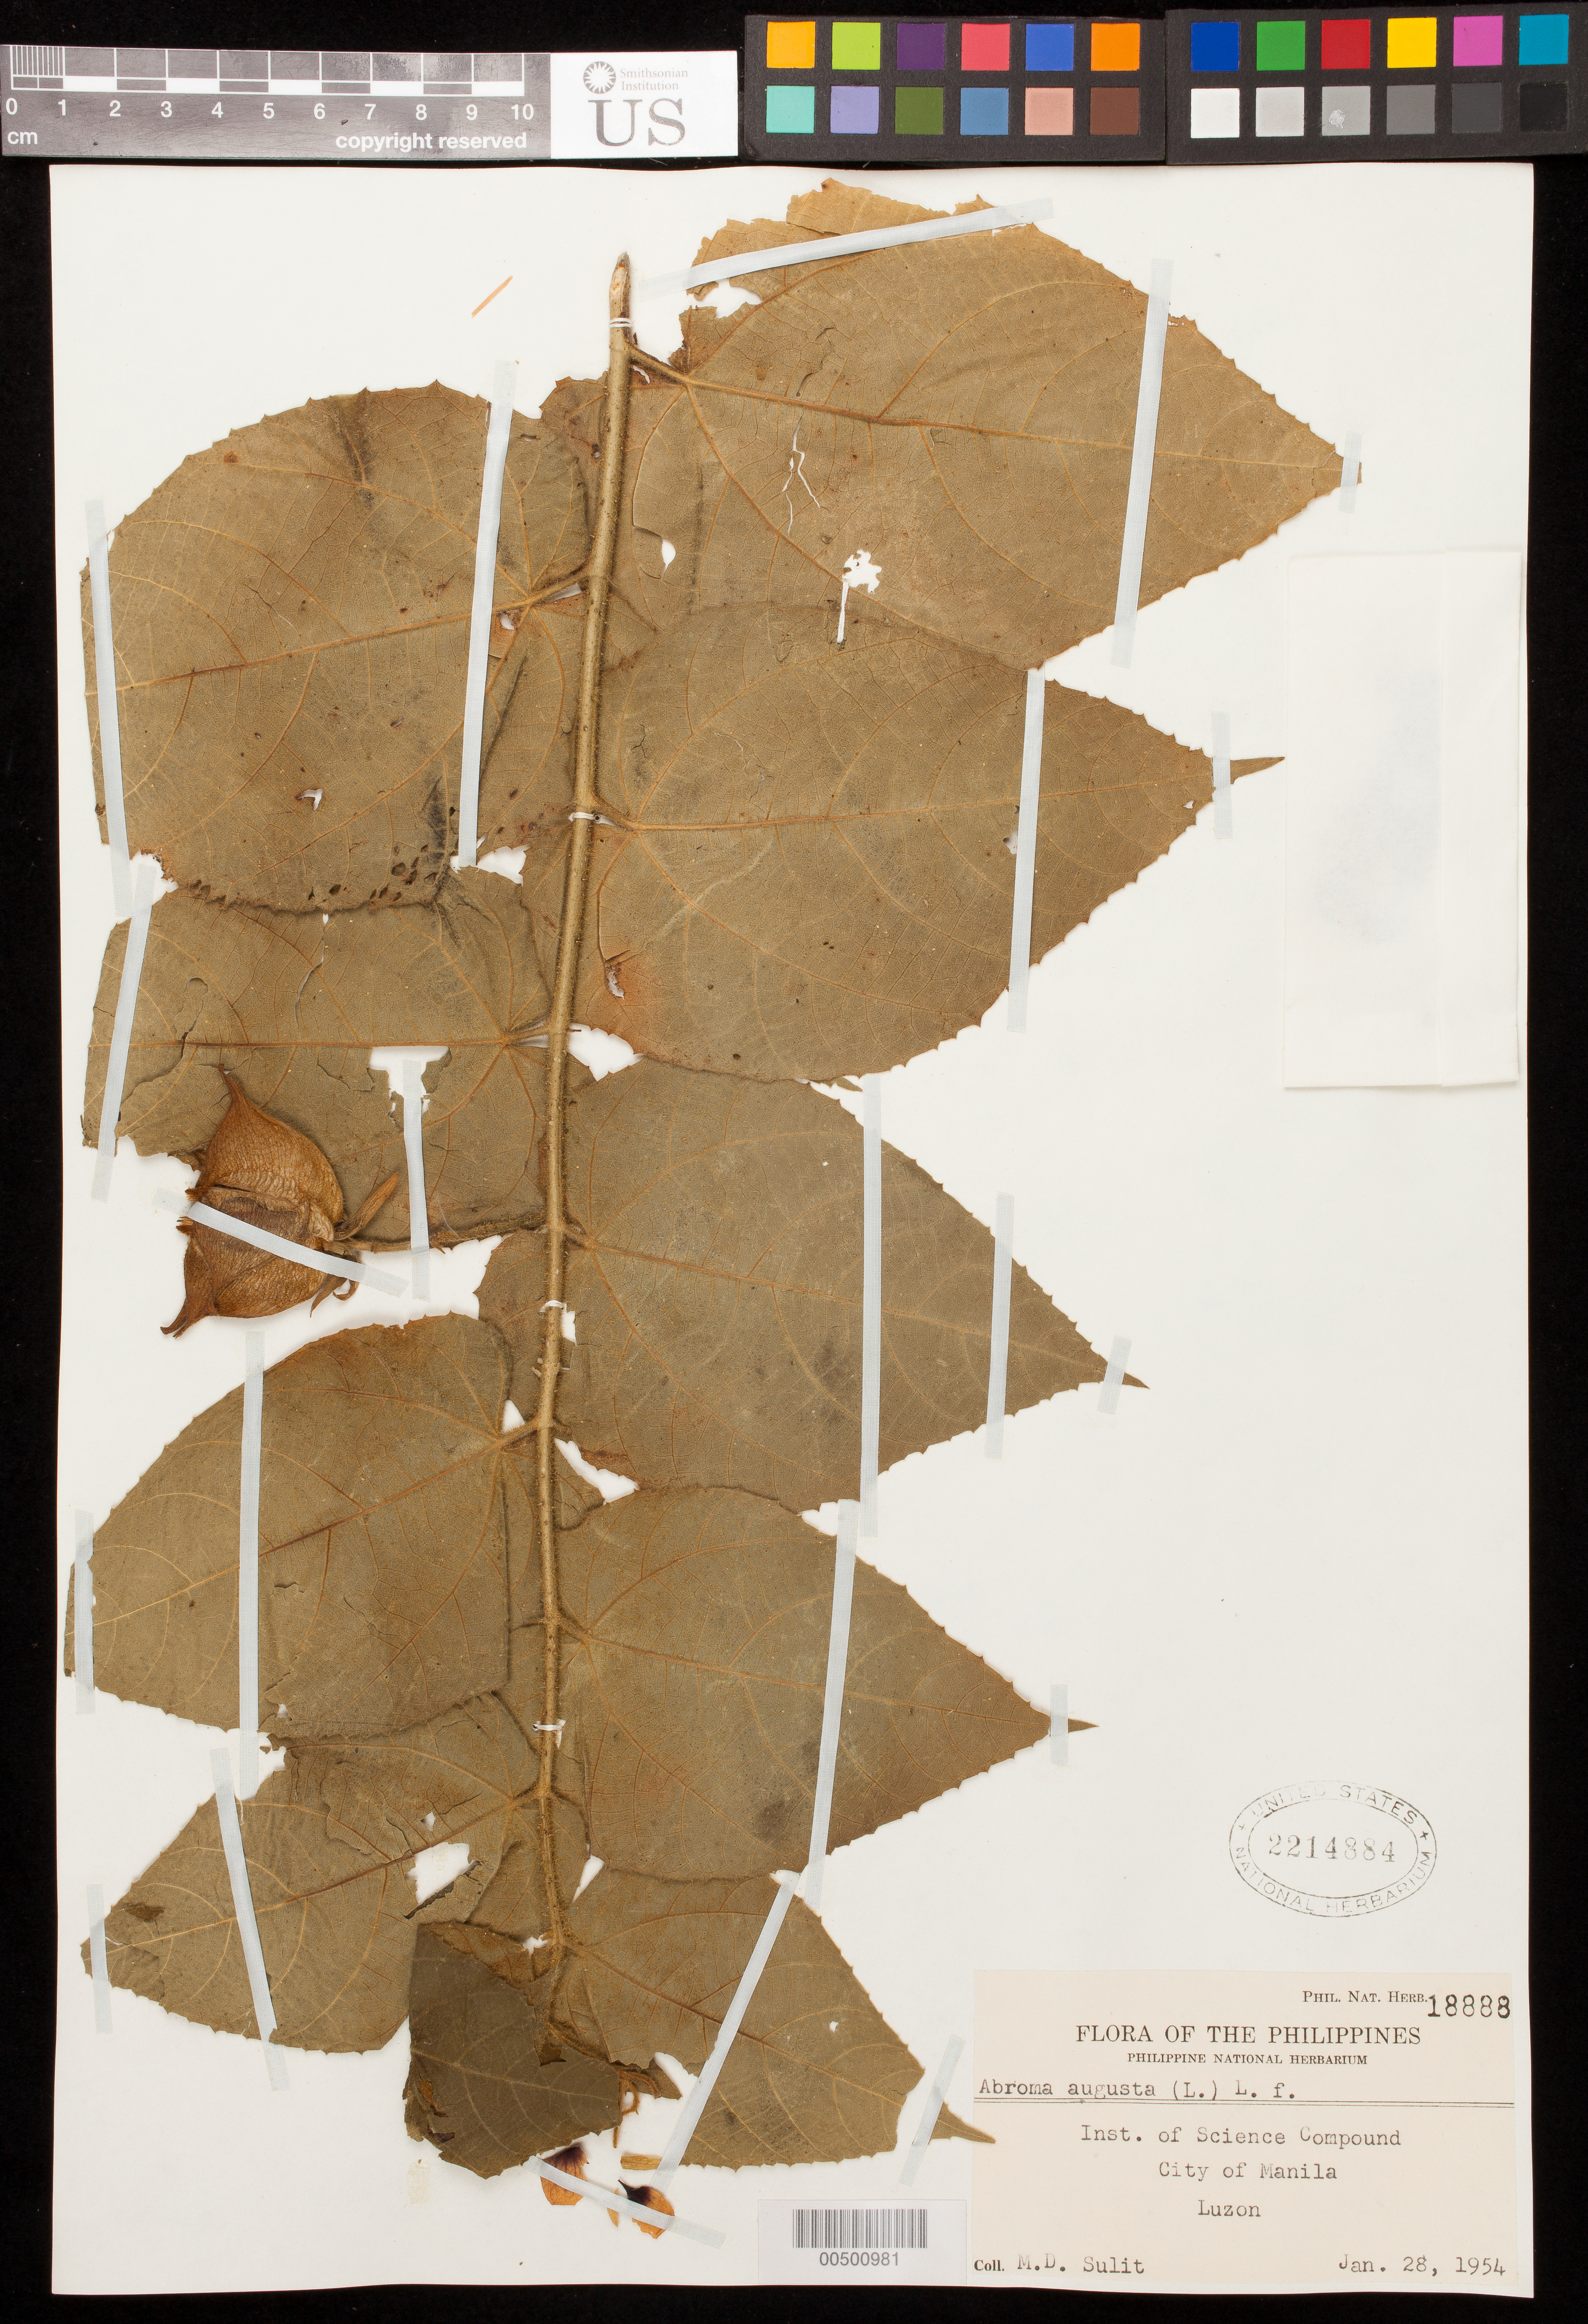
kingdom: Plantae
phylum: Tracheophyta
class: Magnoliopsida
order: Malvales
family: Malvaceae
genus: Abroma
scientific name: Abroma augusta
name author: (L.) L. f.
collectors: M. Sulit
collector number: Phil. Nat. Herb. 18888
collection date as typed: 28 Jan 1954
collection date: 1954-01-28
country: Philippines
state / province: National Capital Region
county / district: Manila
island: Luzon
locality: Institute of Science compound, City of Manila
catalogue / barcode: US 2214884